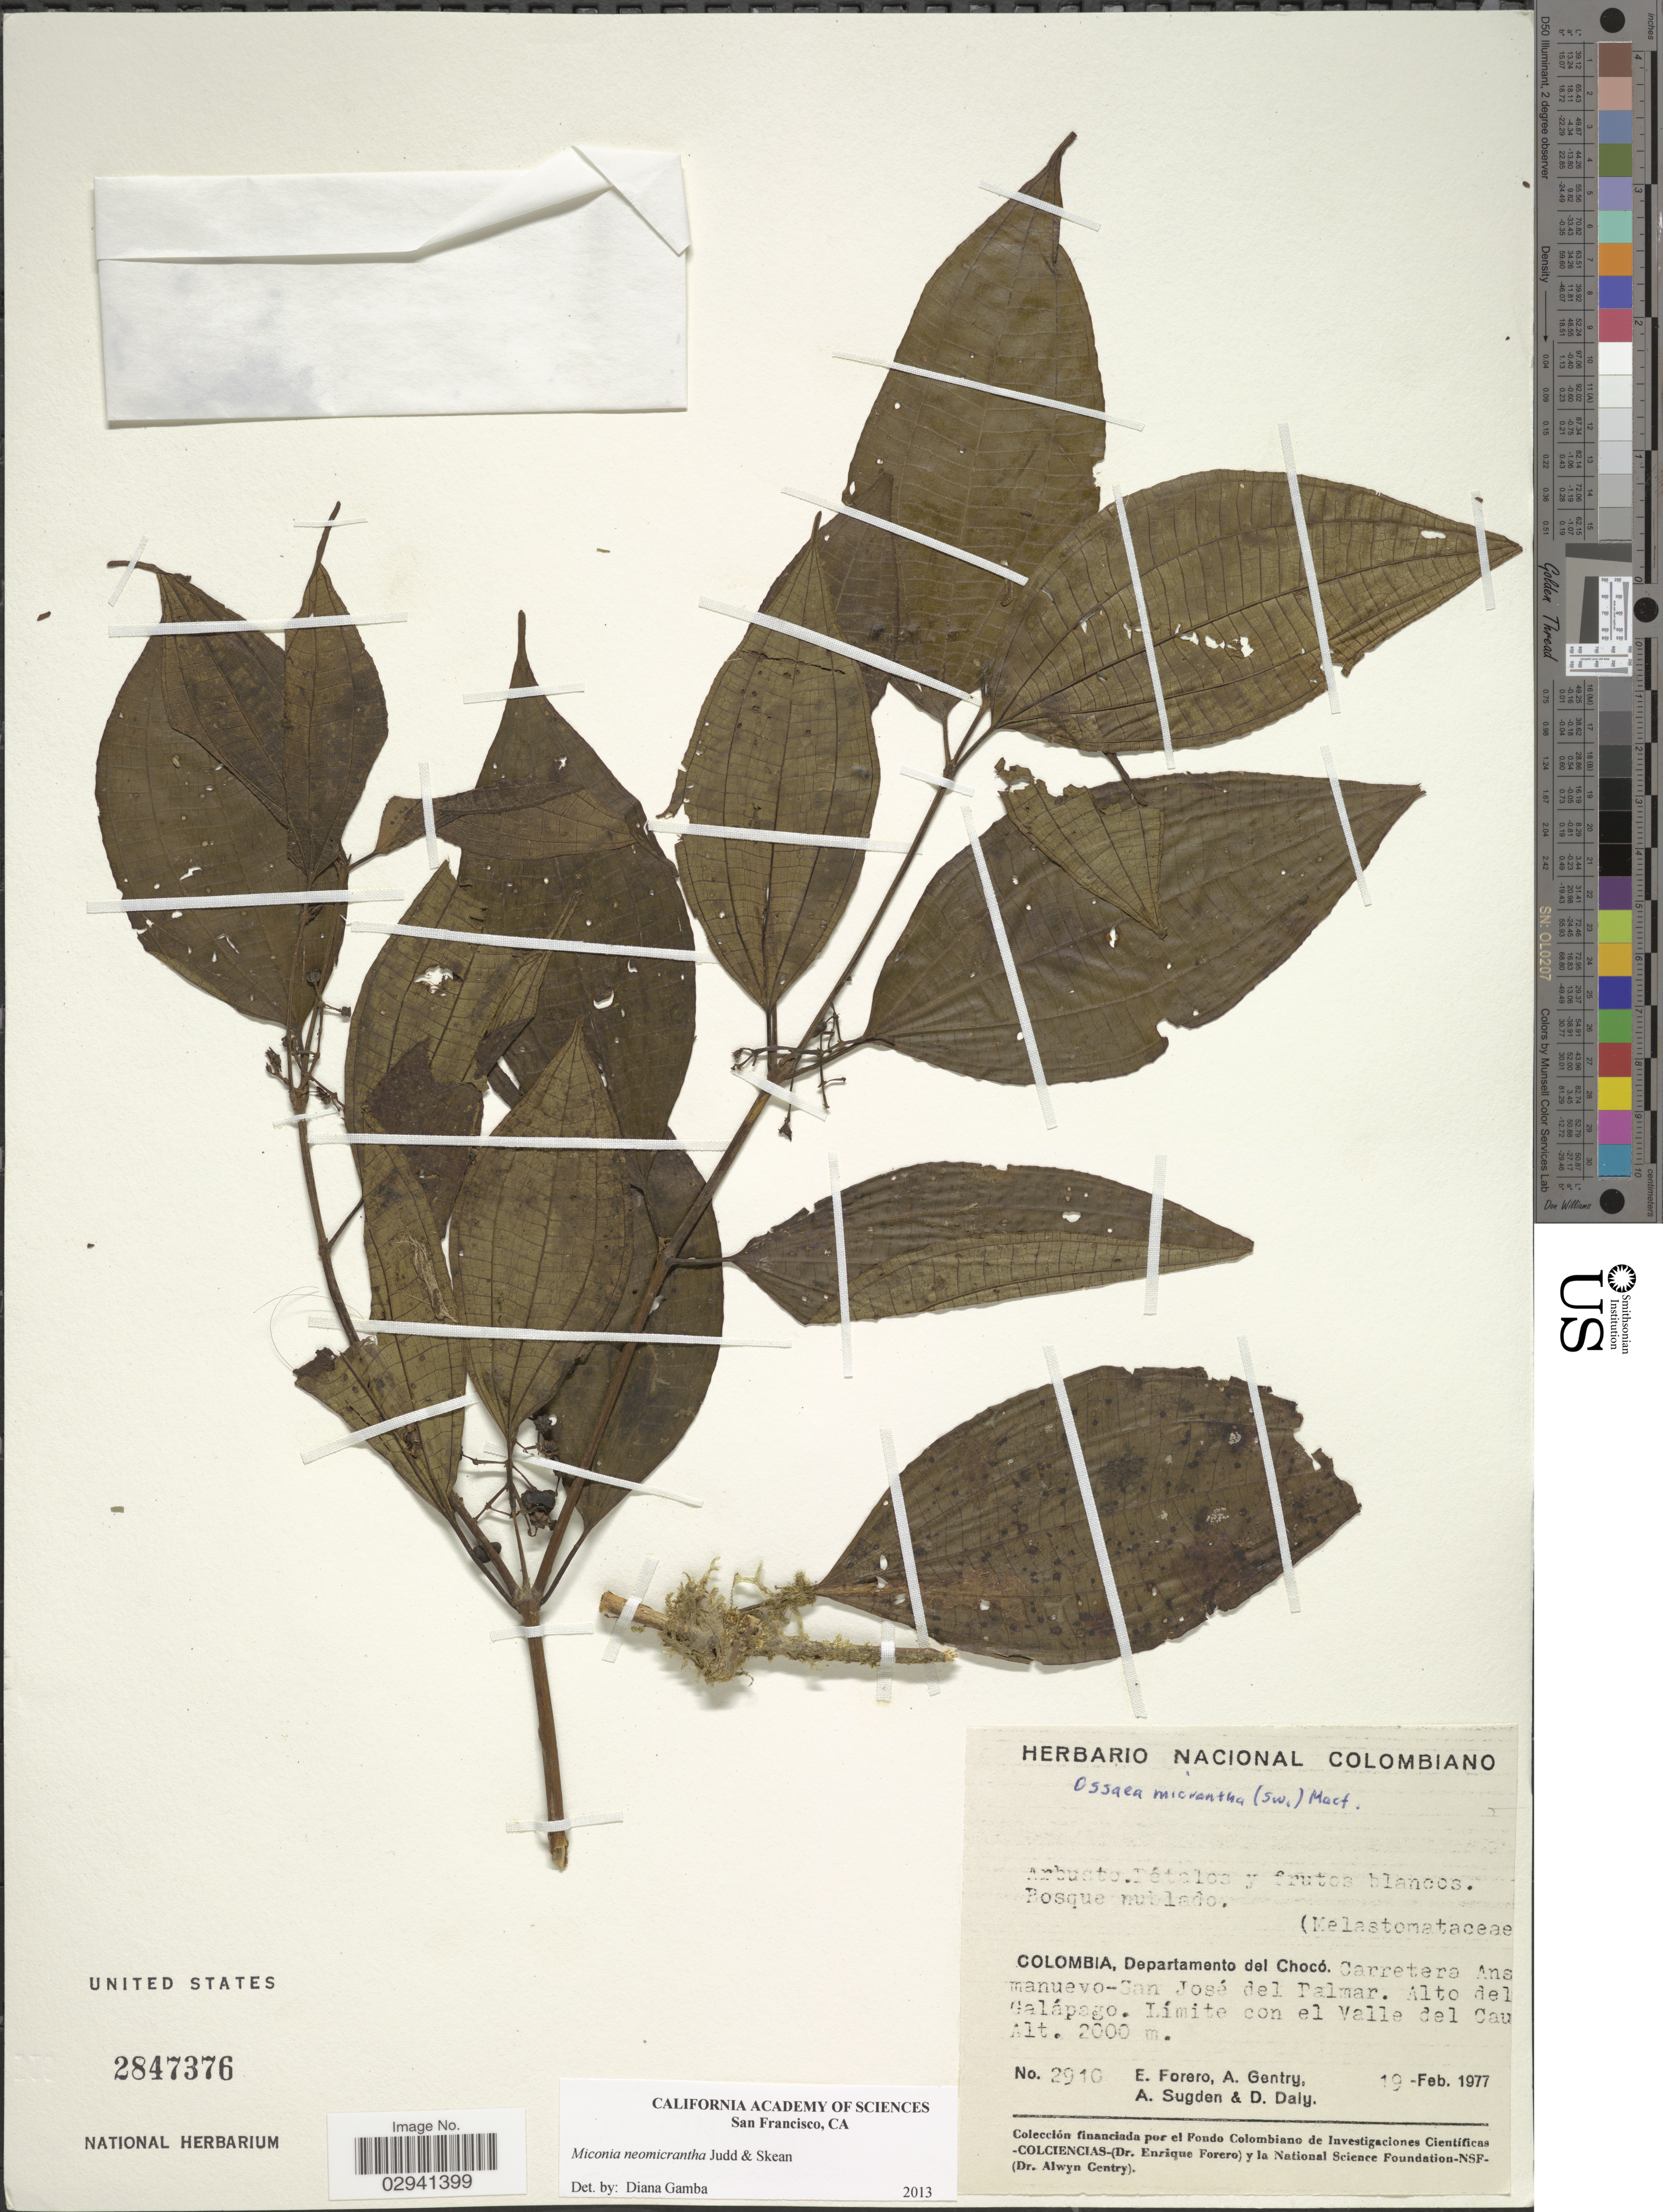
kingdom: Plantae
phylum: Tracheophyta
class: Magnoliopsida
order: Myrtales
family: Melastomataceae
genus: Miconia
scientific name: Miconia neomicrantha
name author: Judd & Skean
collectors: E. Forero, A. H. Gentry, A. Sugden & D. C. Daly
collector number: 2910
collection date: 1977-02-19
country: Colombia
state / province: Chocó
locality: Departamento del Chocó, Carretera Ansmanuevo-San José del Palmar, Alto del Galápago, Límite con el Valle del Cau.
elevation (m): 2000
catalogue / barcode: US 2847376